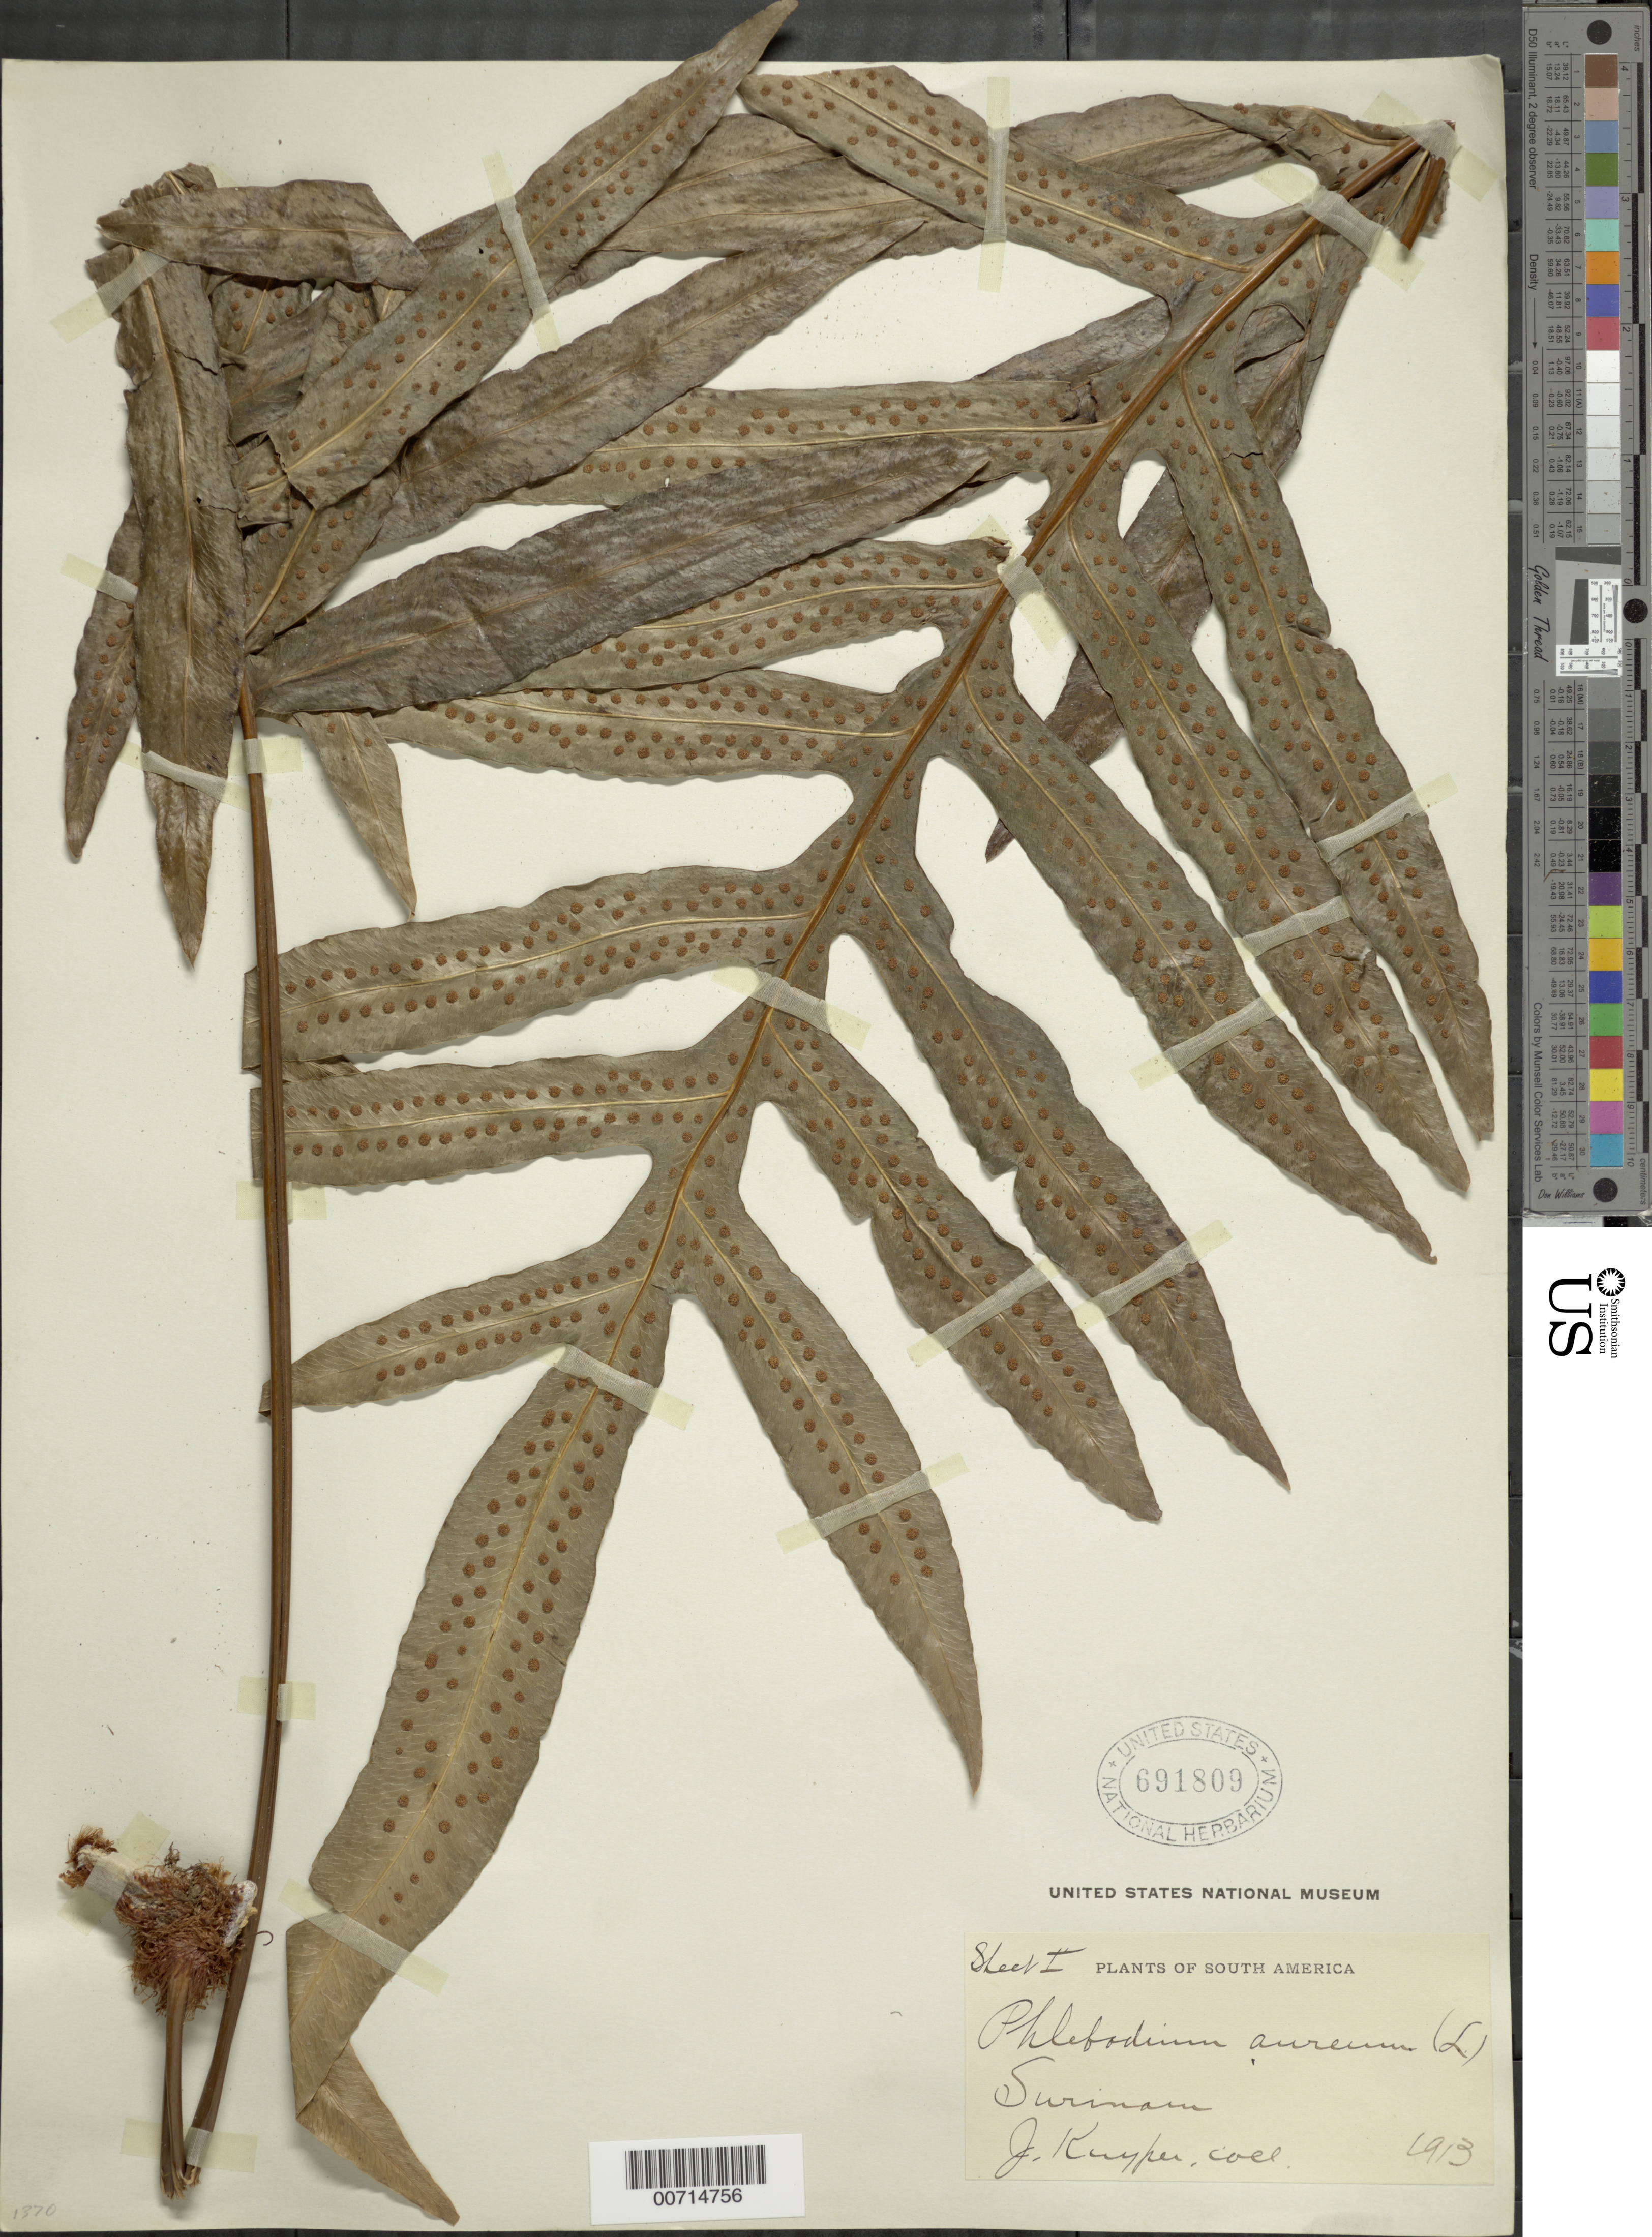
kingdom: Plantae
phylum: Tracheophyta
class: Polypodiopsida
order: Polypodiales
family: Polypodiaceae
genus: Phlebodium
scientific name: Phlebodium pseudoaureum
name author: (Cav.) Lellinger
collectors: J. Kuyper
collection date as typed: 1913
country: Suriname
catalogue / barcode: US 691809